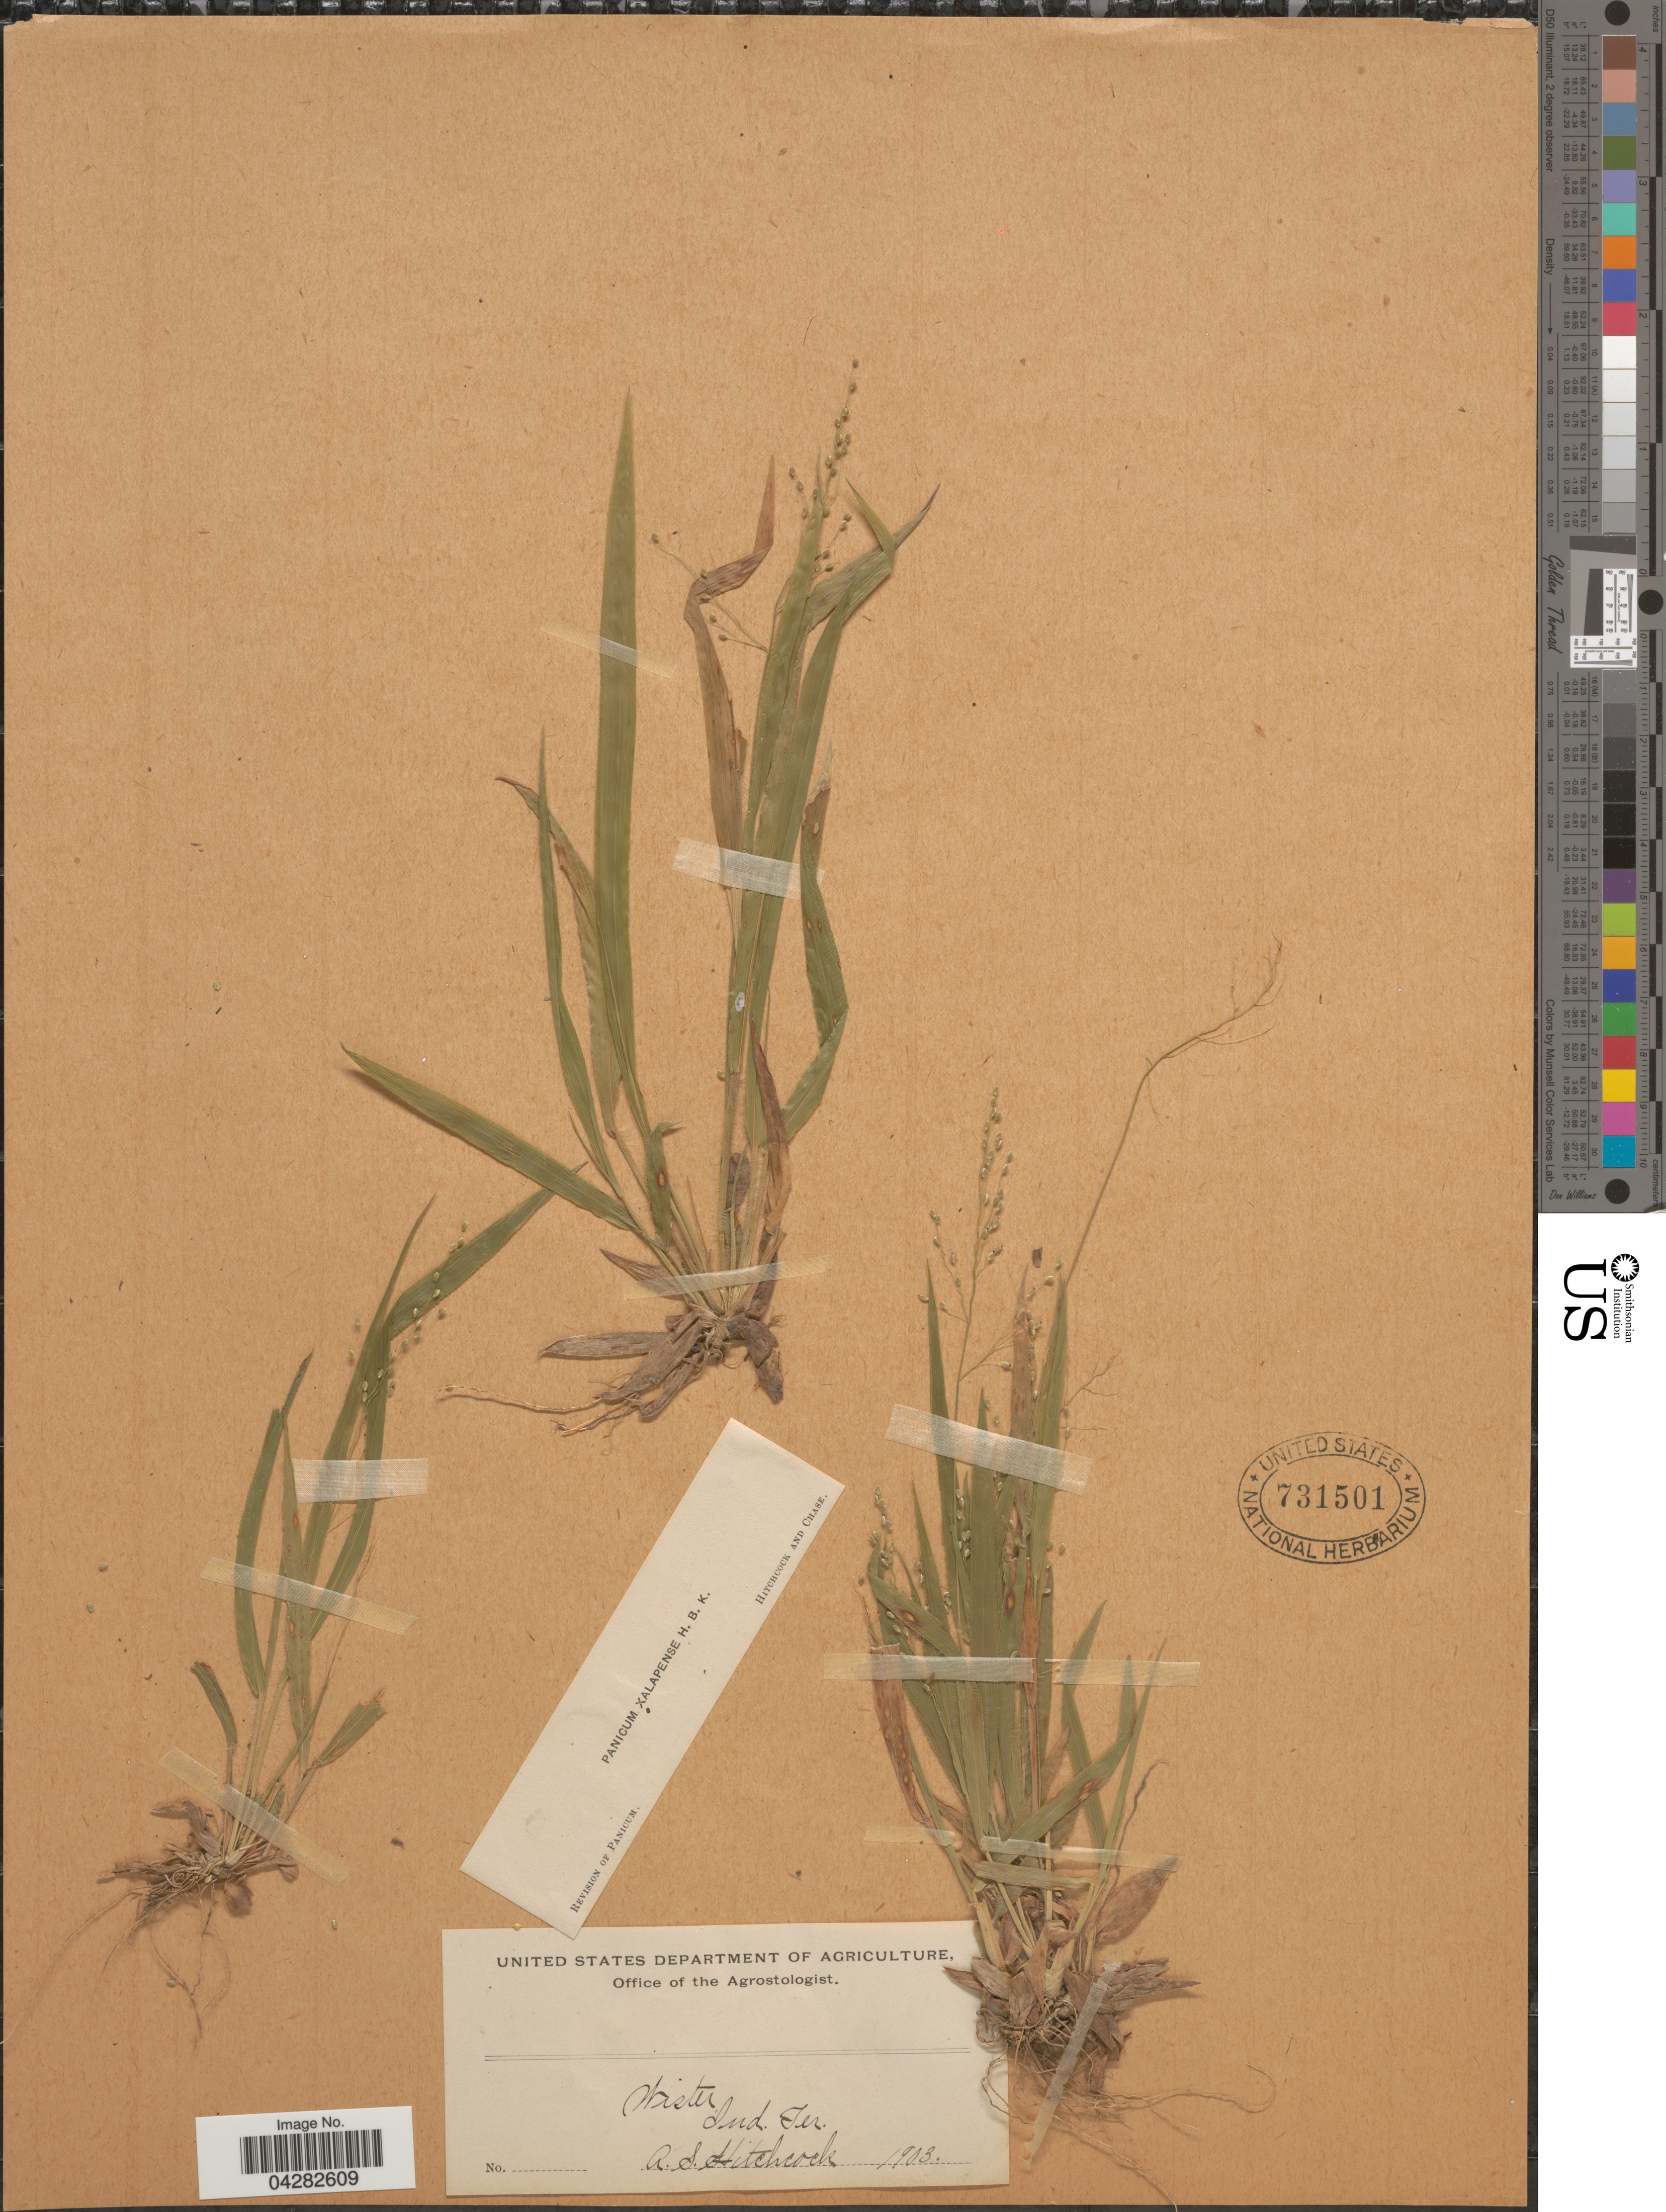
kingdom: Plantae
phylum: Tracheophyta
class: Liliopsida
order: Poales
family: Poaceae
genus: Dichanthelium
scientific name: Dichanthelium laxiflorum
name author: (Lam.) Gould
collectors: A. S. Hitchcock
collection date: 1903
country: United States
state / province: Indiana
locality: Wister.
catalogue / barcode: US 731501